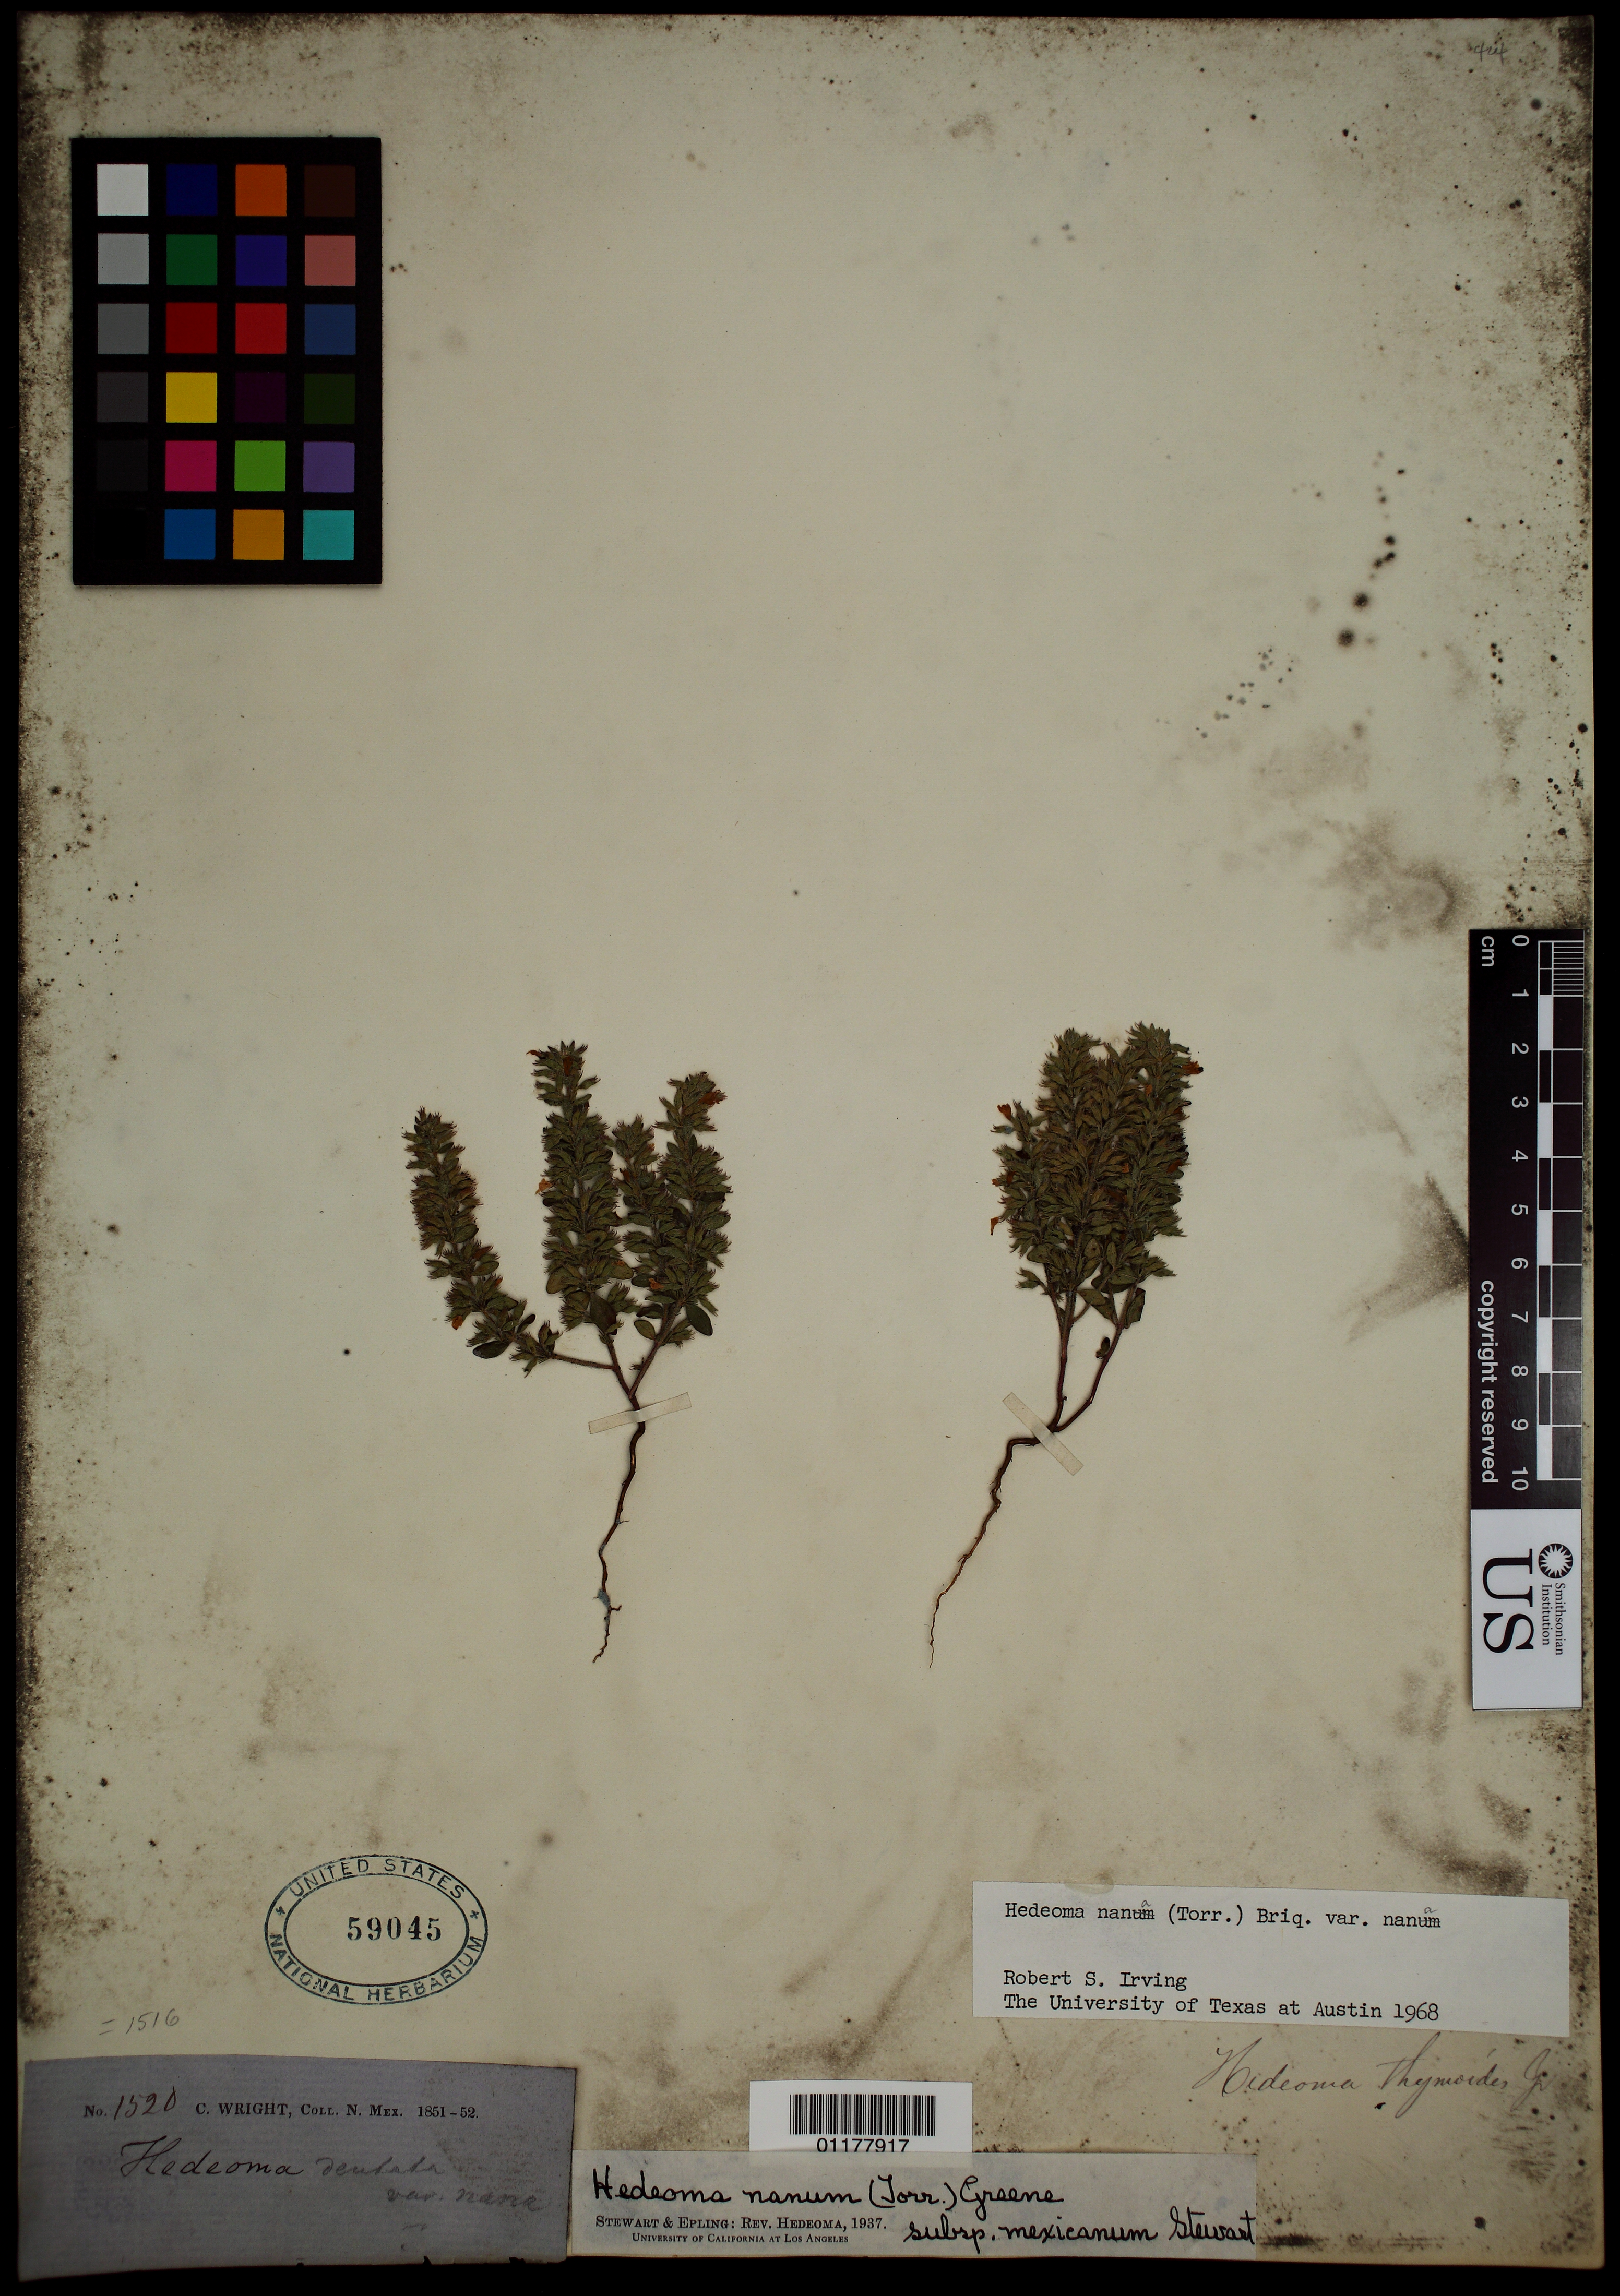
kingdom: Plantae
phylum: Tracheophyta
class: Magnoliopsida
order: Lamiales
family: Lamiaceae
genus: Hedeoma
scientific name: Hedeoma nana var. nana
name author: (Torr.) Briq.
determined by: Irving, R. S.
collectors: C. Wright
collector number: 1520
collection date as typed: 1851 to -- --- 1852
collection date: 1851/1852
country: United States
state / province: New Mexico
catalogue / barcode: US 59045